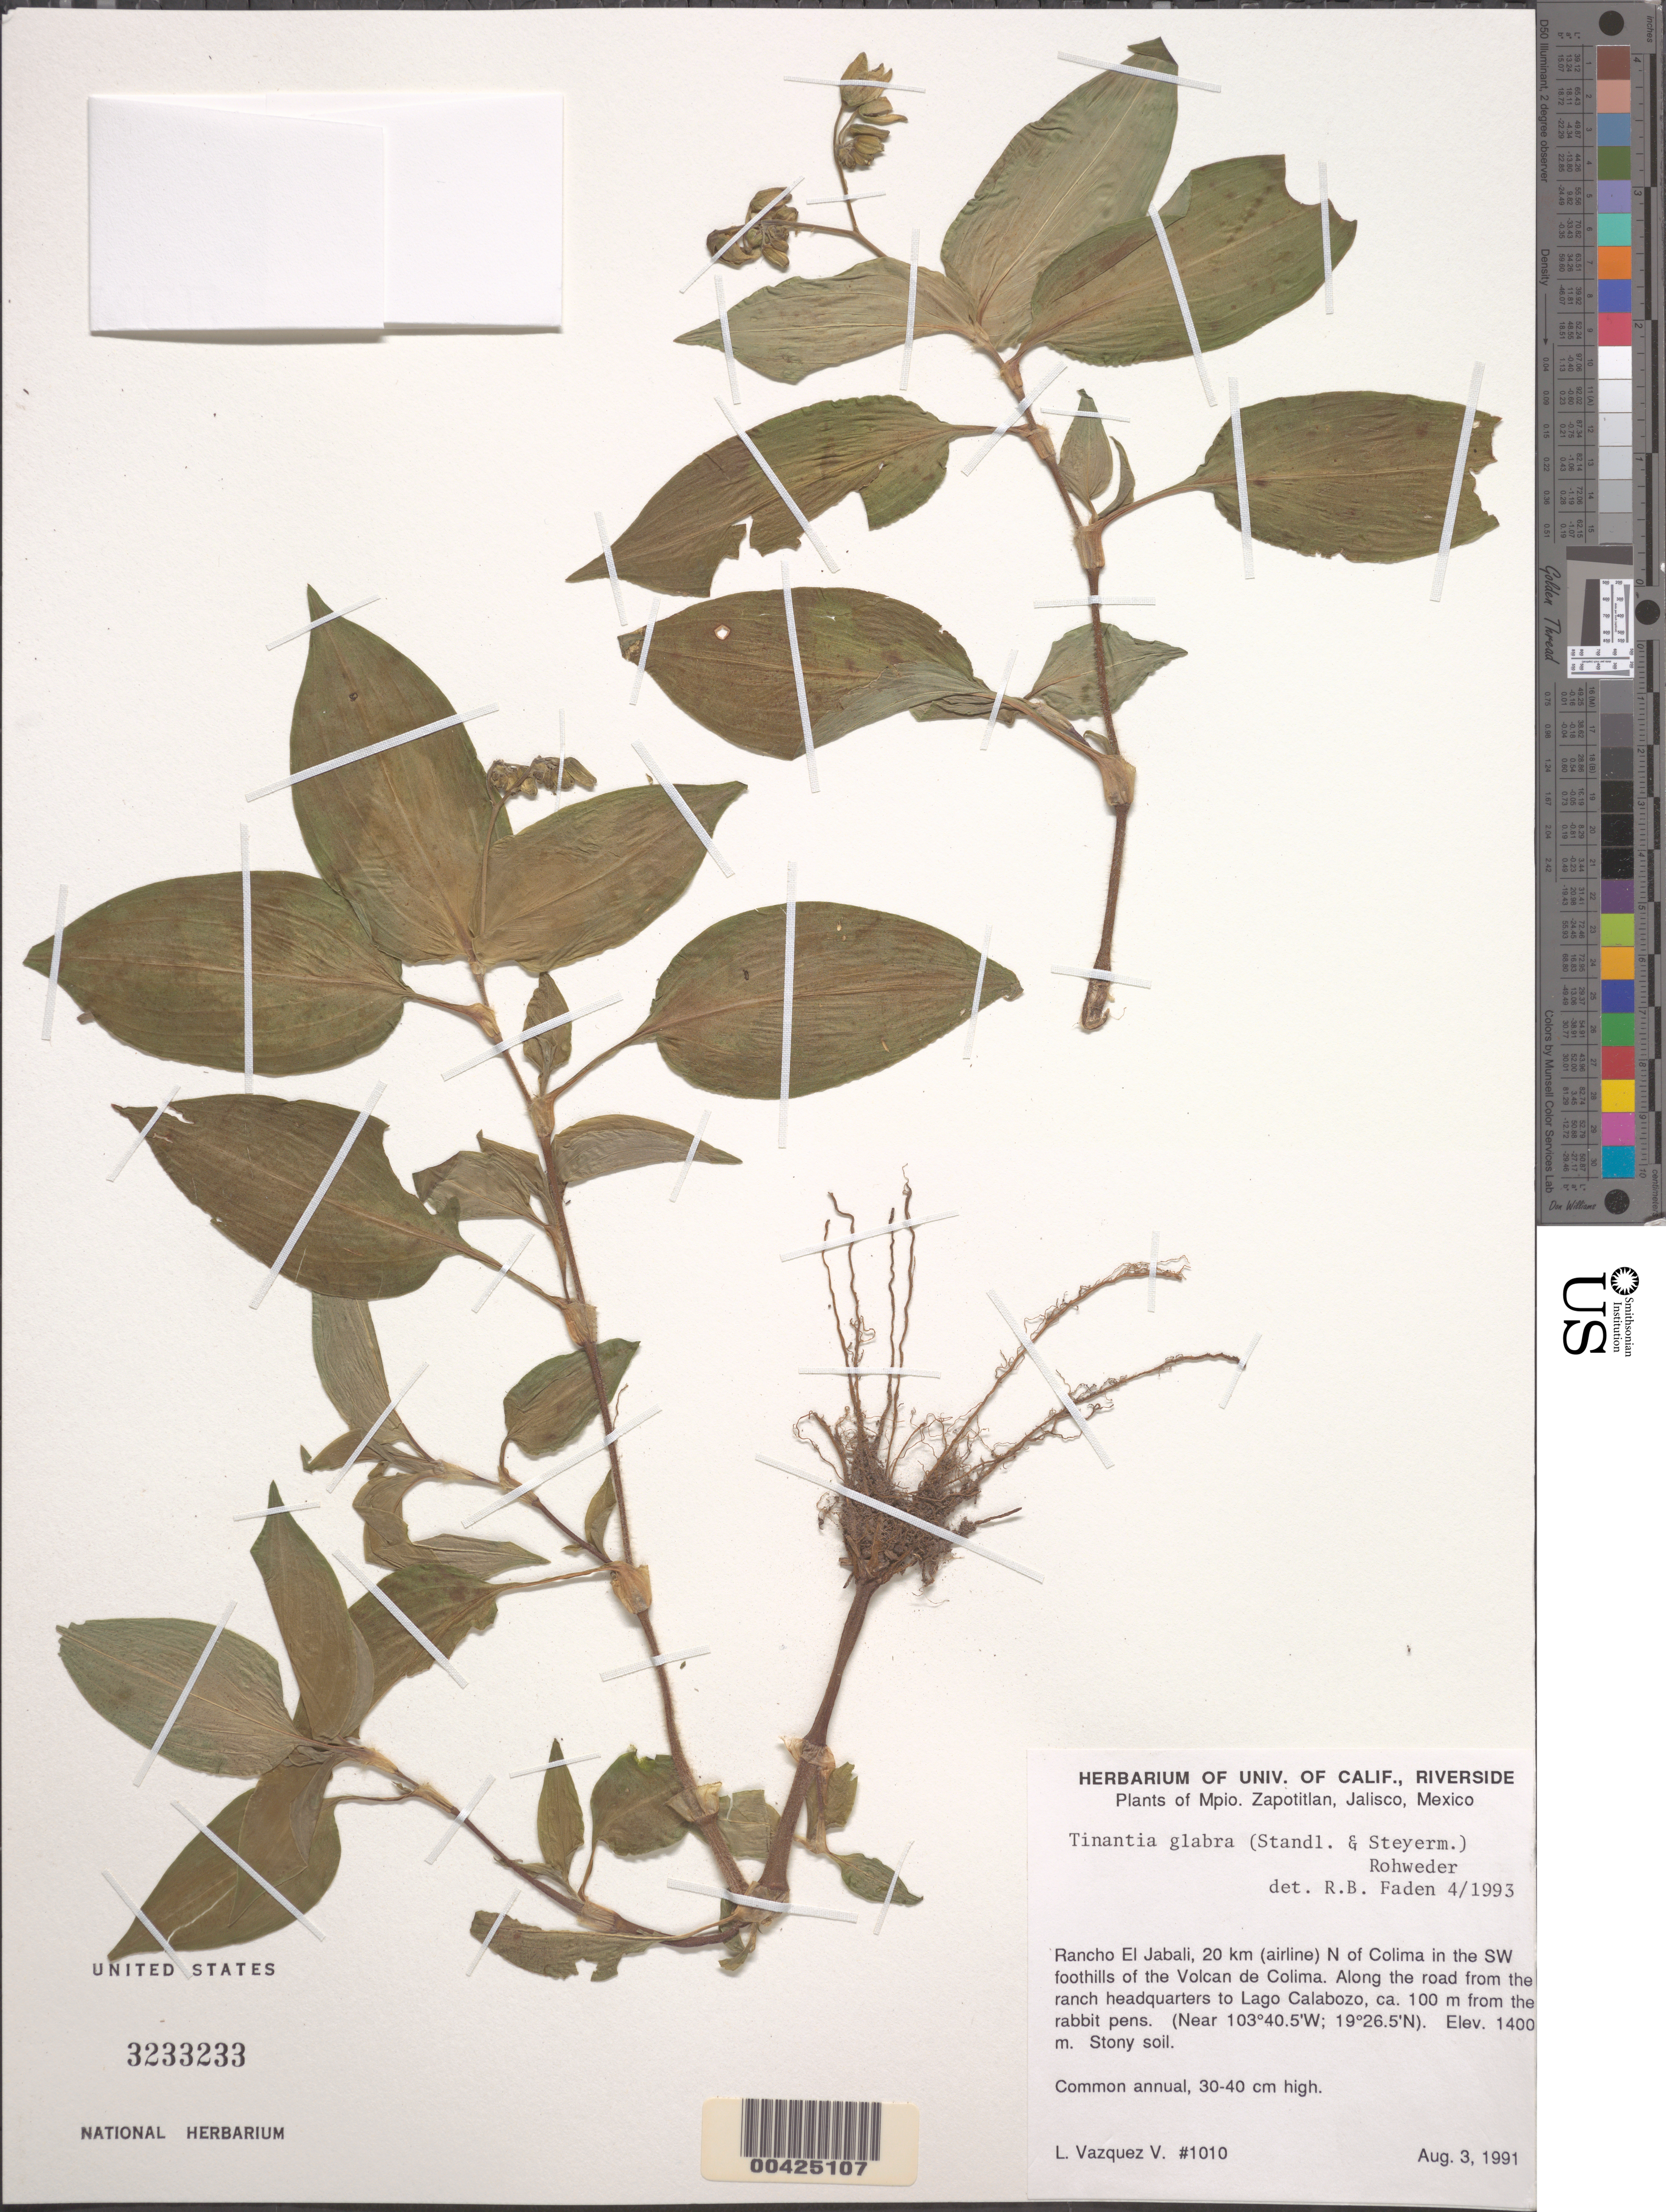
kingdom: Plantae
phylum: Tracheophyta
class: Liliopsida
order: Commelinales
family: Commelinaceae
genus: Tinantia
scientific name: Tinantia glabra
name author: (Standl. & Steyerm.) Rohweder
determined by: Faden, Robert B., (US), Smithsonian Institution - National Museum of Natural History (UNITED STATES)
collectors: L. Vazquez V.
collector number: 1010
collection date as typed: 03 Aug 1991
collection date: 1991-08-03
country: Mexico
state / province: Colima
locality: Comala, Rancho El Jabali, N of Colima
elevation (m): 1400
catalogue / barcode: US 3233233